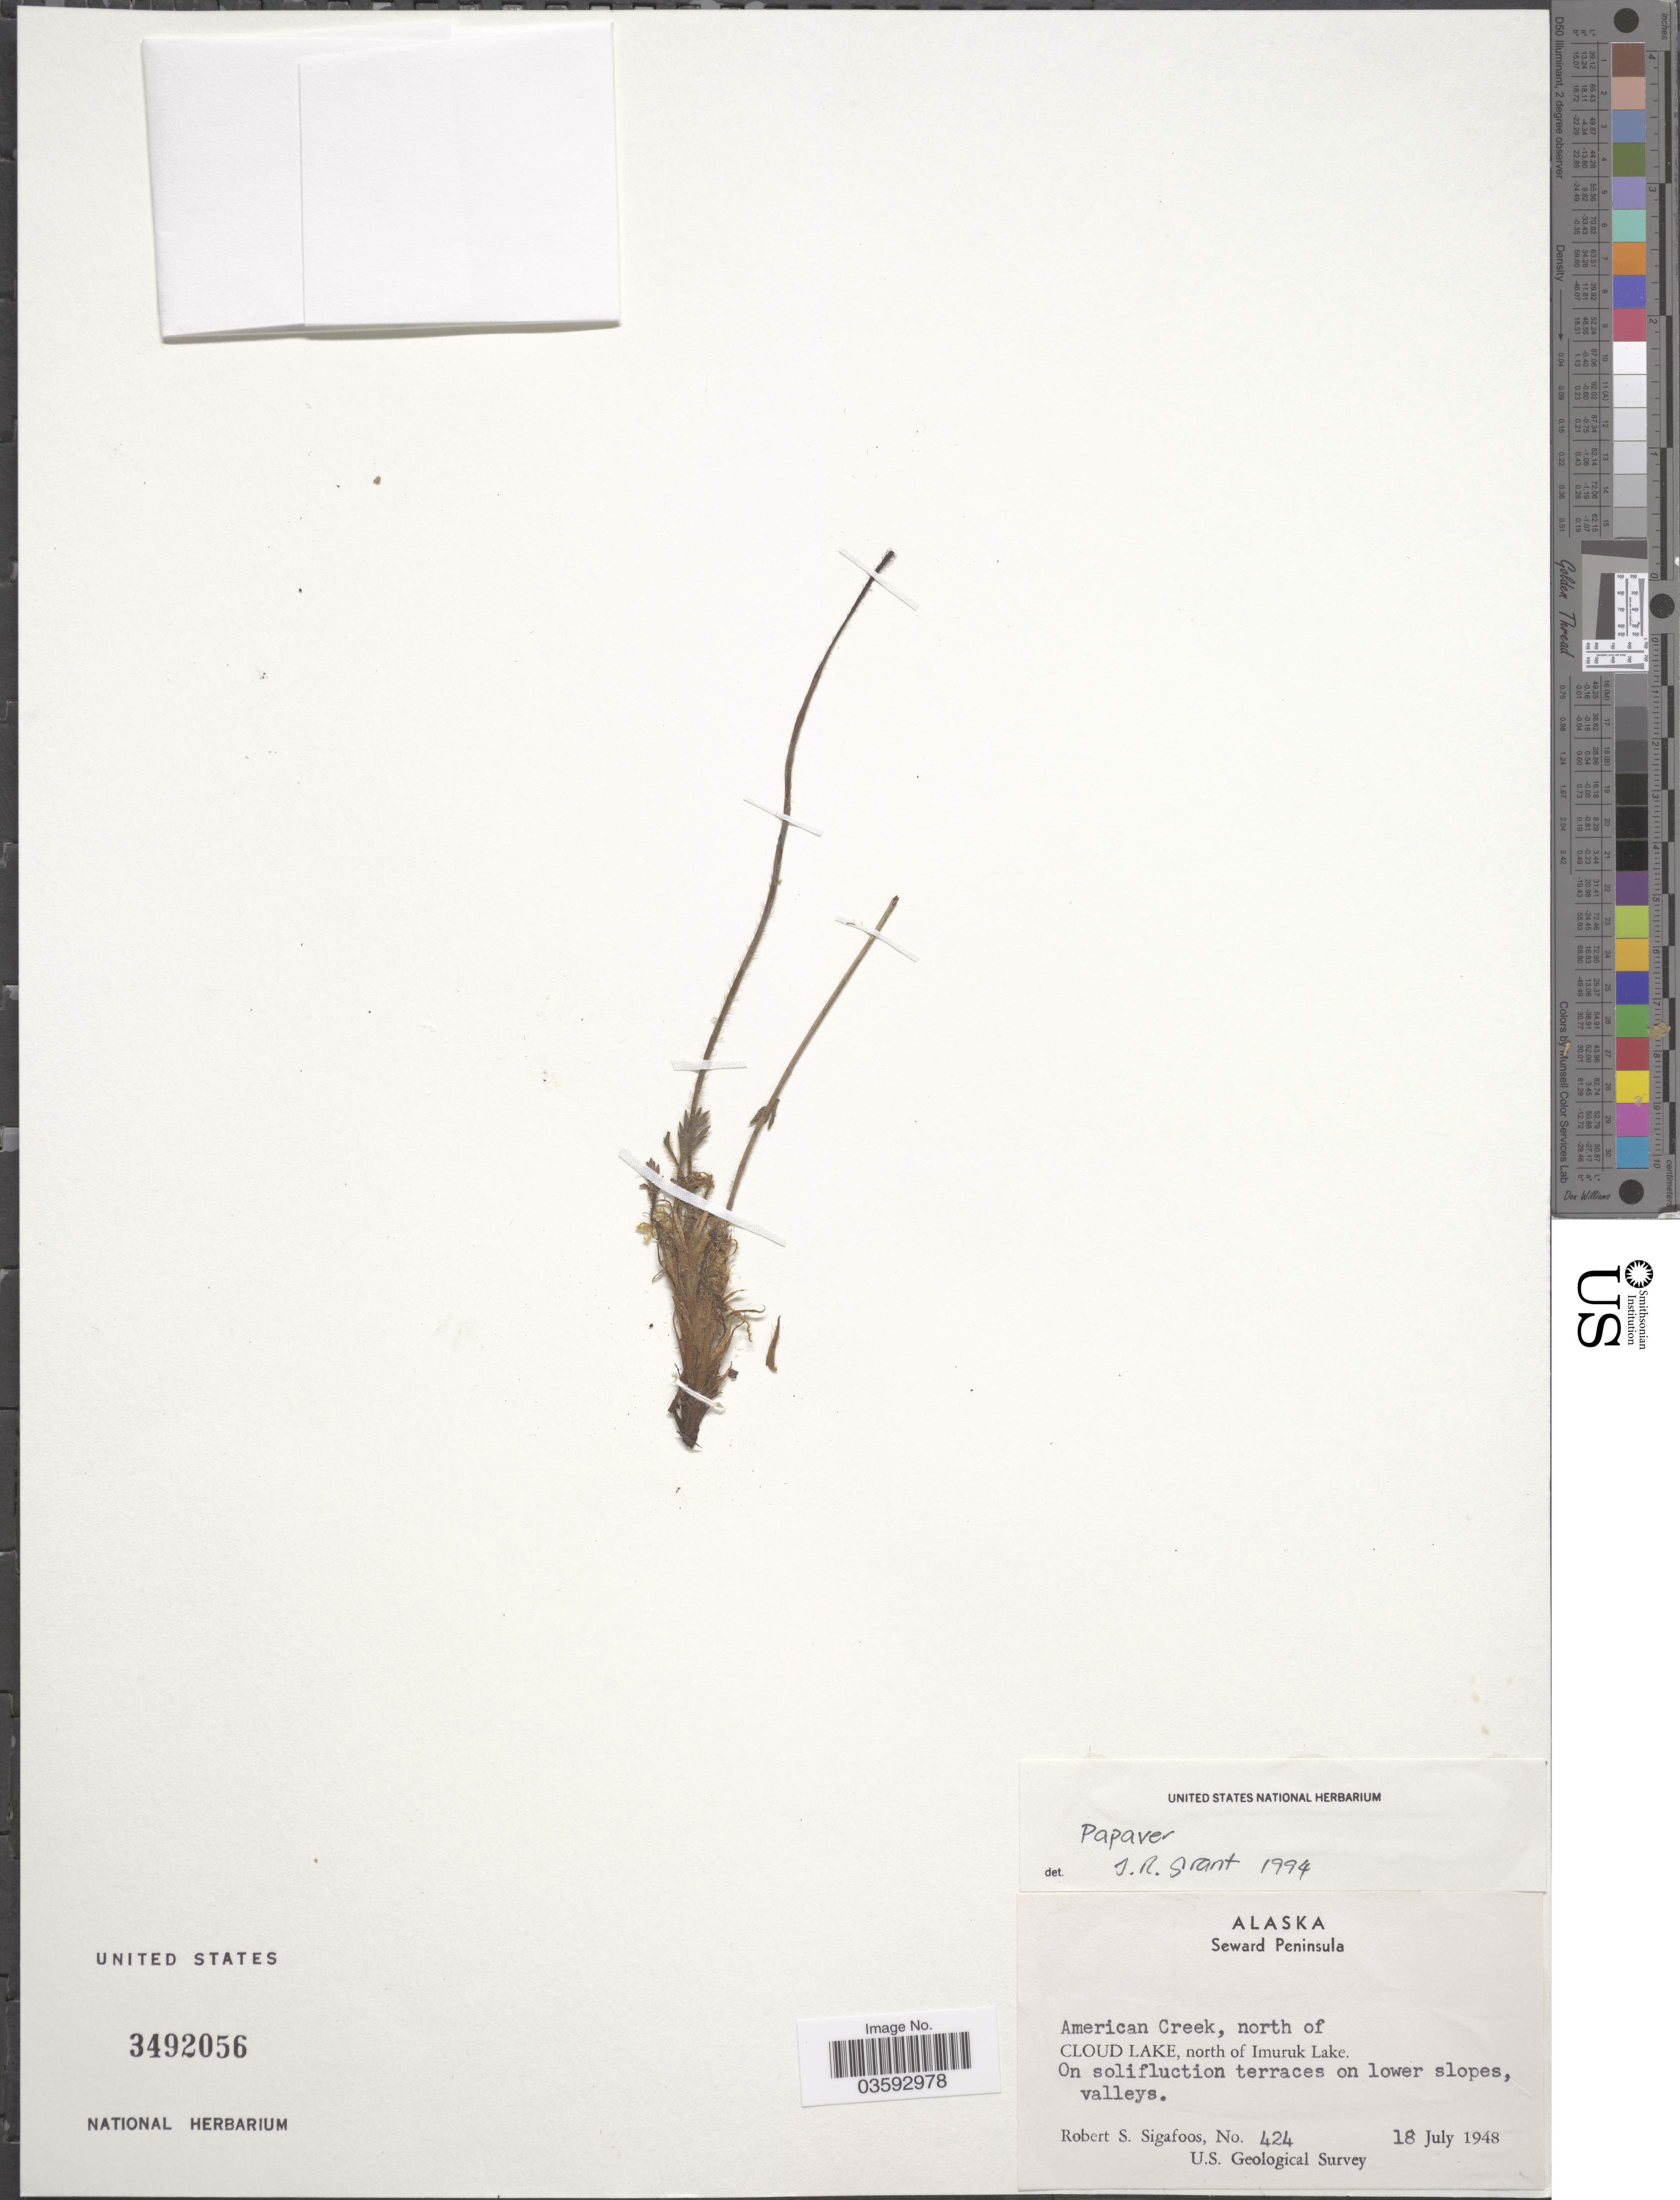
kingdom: Plantae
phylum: Tracheophyta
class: Magnoliopsida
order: Ranunculales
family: Papaveraceae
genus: Papaver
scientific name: Papaver sp.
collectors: R. Sigafoos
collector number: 424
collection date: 1948-07-18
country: United States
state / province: Alaska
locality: Seward Peninsula. American Creek, north of Cloud Lake, north of Imuruk Lake.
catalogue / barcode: US 3492056